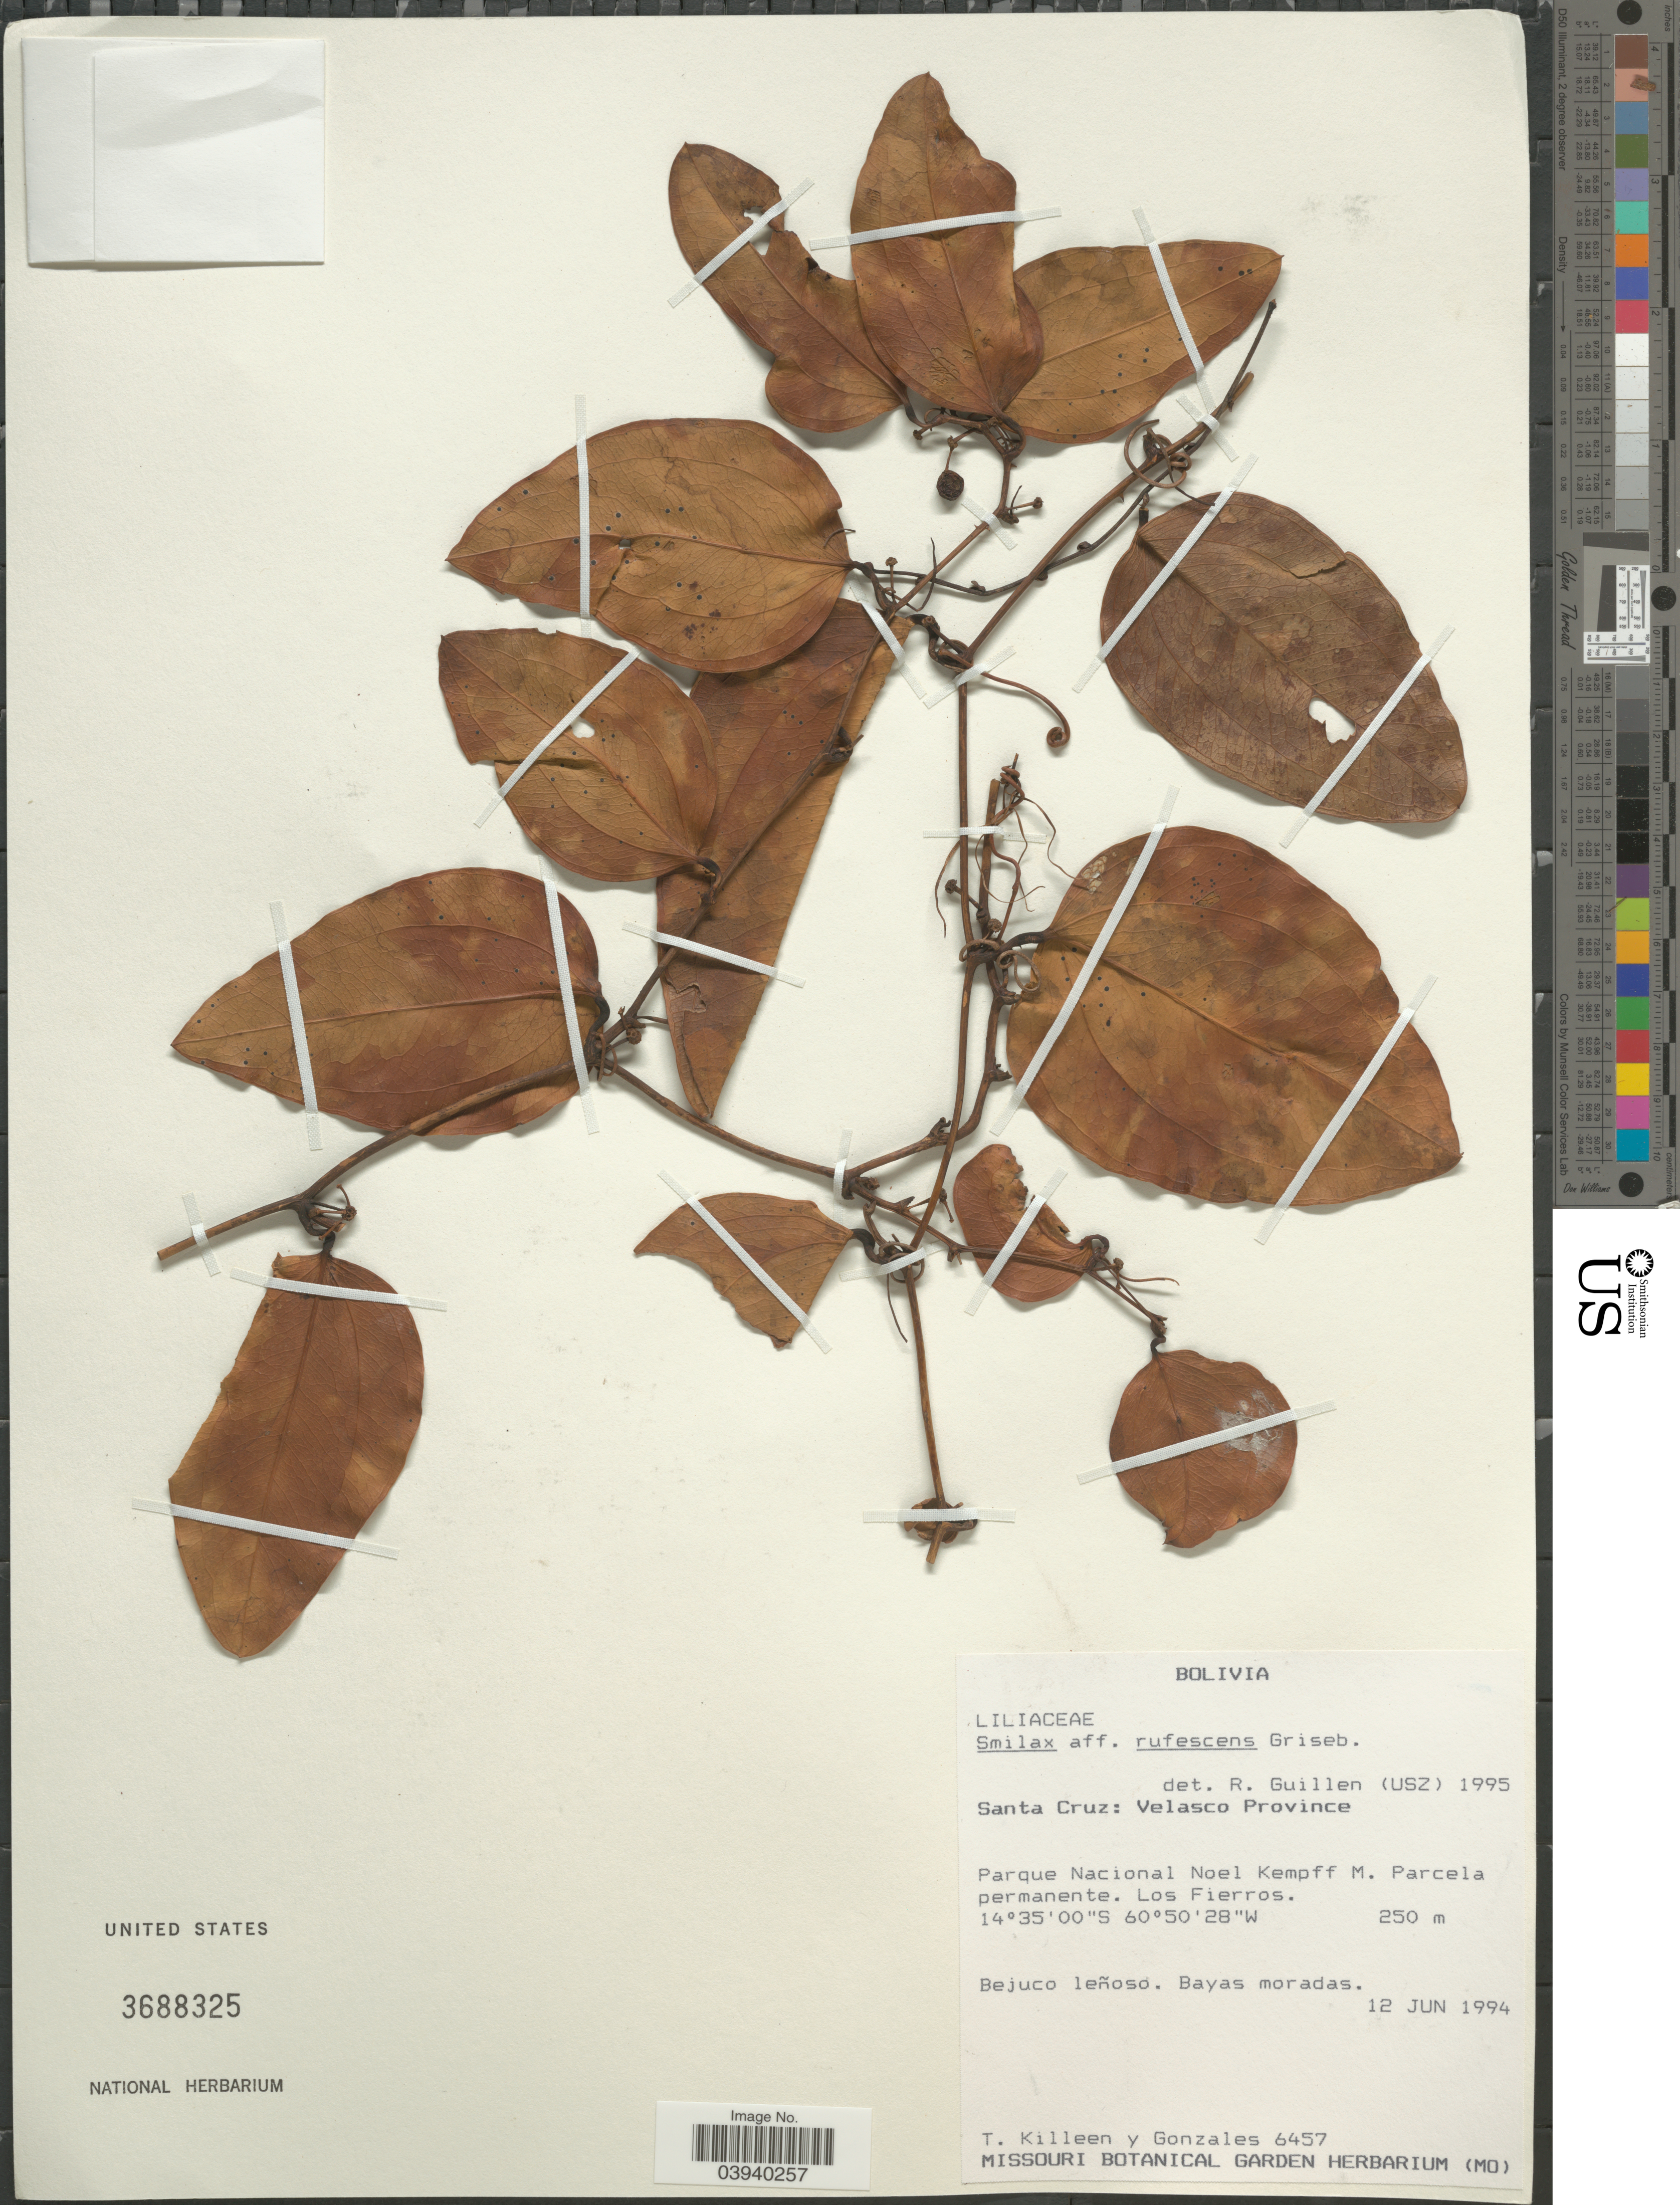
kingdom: Plantae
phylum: Tracheophyta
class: Liliopsida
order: Liliales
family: Smilacaceae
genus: Smilax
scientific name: Smilax rufescens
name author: Griseb.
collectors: T. J. Killeen & Gonzales, --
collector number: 6457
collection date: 1994-06-12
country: Bolivia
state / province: Santa Cruz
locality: Velasco Province. Parque Nacional Noel Kempff M. Parcela permanente. Los Fierros.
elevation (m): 250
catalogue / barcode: US 3688325